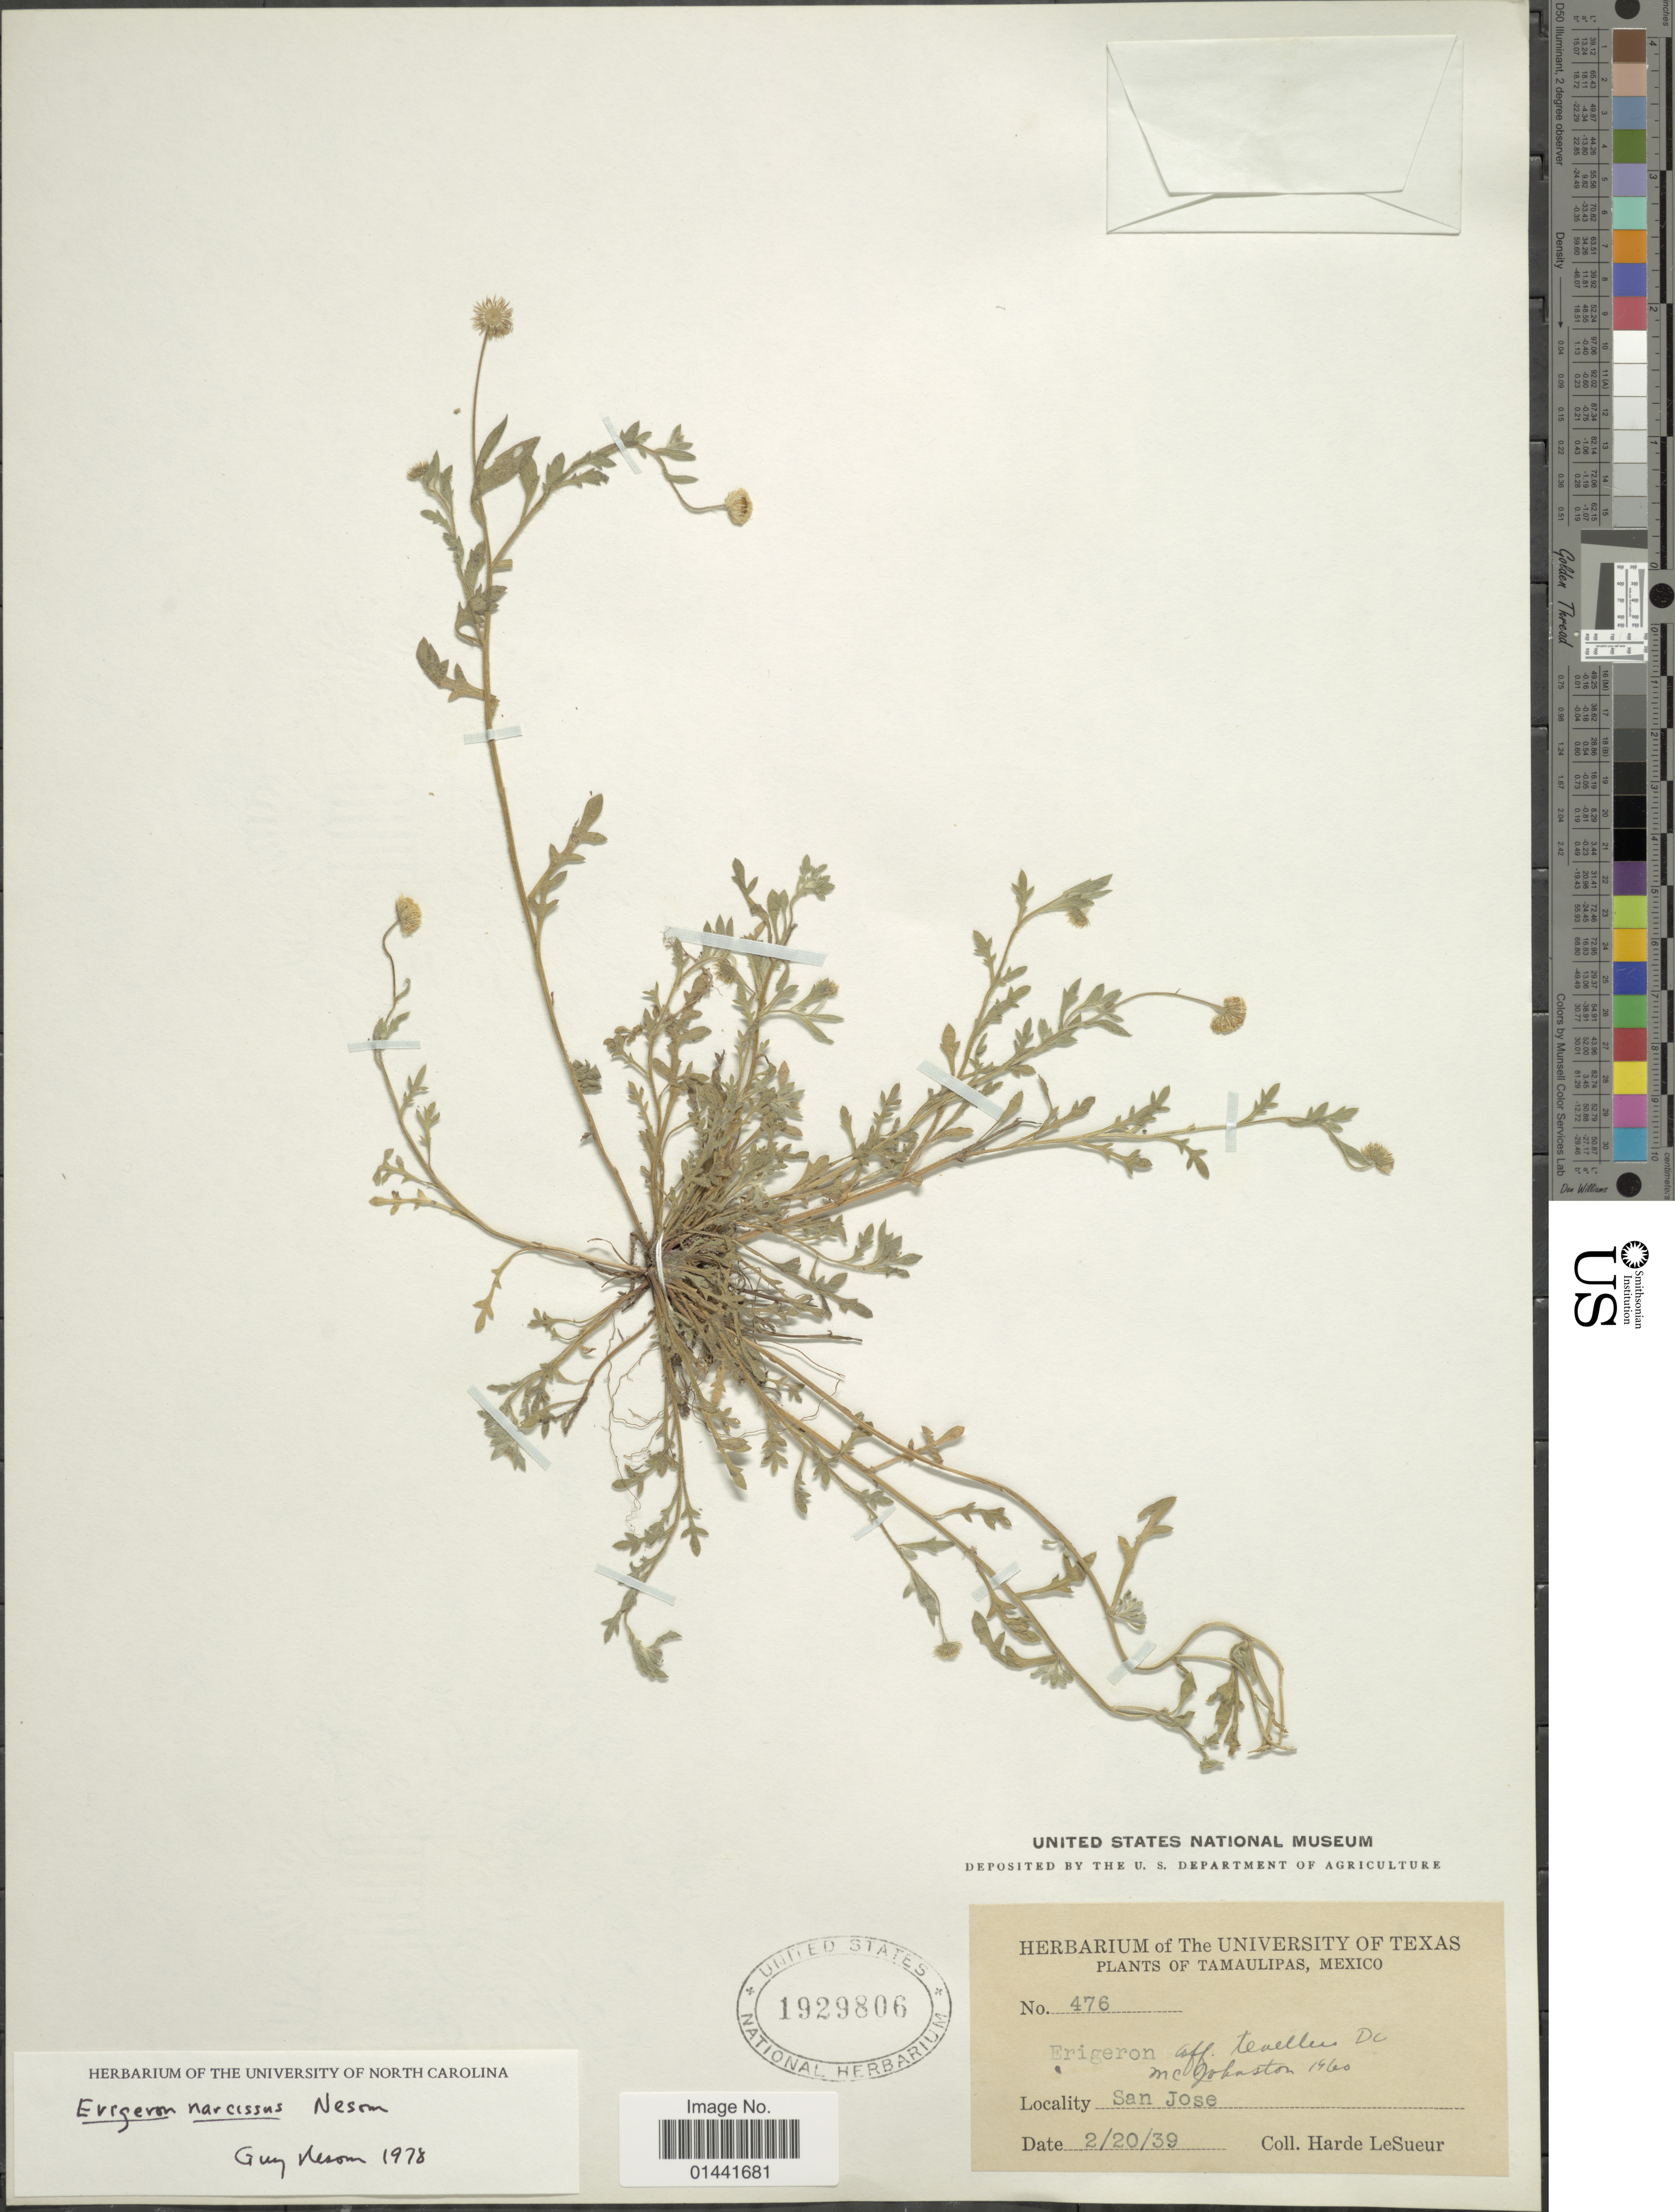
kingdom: Plantae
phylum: Tracheophyta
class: Magnoliopsida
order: Asterales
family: Asteraceae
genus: Erigeron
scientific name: Erigeron narcissus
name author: G.L. Nesom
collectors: H. LeSueur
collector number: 476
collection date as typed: Transcribed d/m/y: 20/2/39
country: Mexico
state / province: Tamaulipas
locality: San Jose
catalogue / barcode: US 1929806